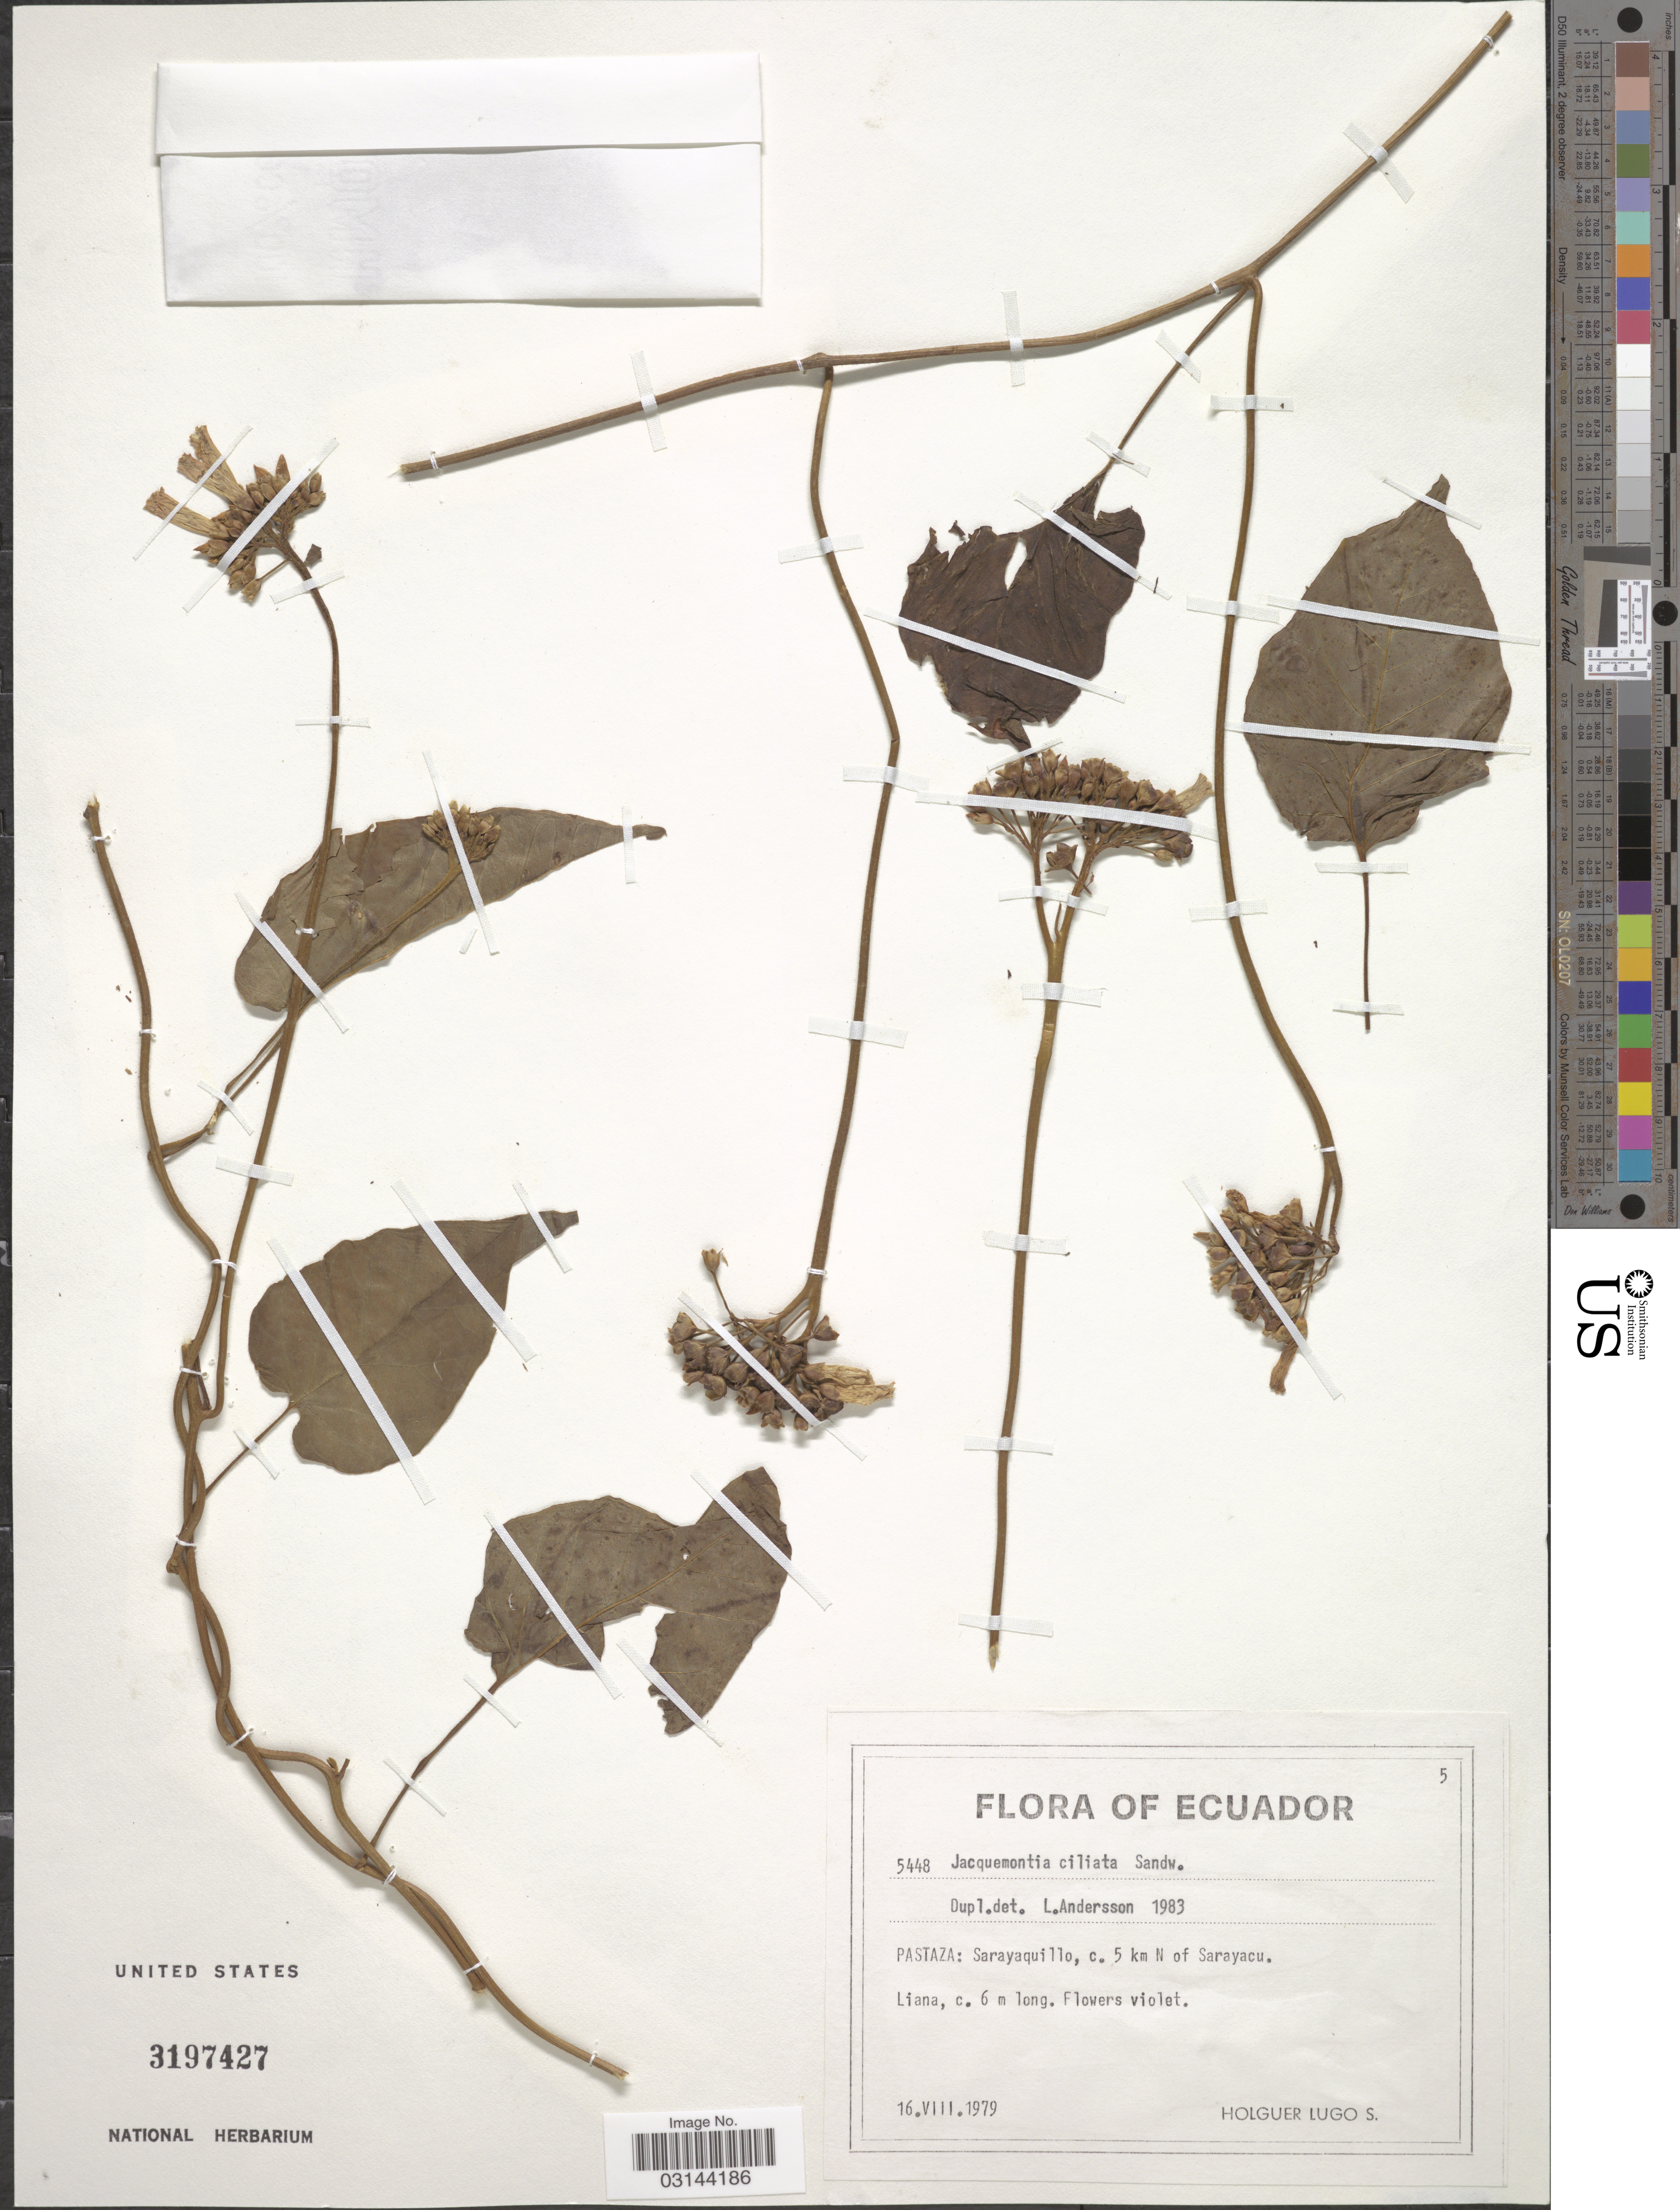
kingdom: Plantae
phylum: Tracheophyta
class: Magnoliopsida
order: Solanales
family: Convolvulaceae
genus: Jacquemontia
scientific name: Jacquemontia ciliata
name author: Sandwith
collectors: H. Lugo S.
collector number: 5448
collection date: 1979-08-16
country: Ecuador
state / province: Pastaza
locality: Sarayaquillo, c. 5 km N of Sarayacu.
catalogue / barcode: US 3197427